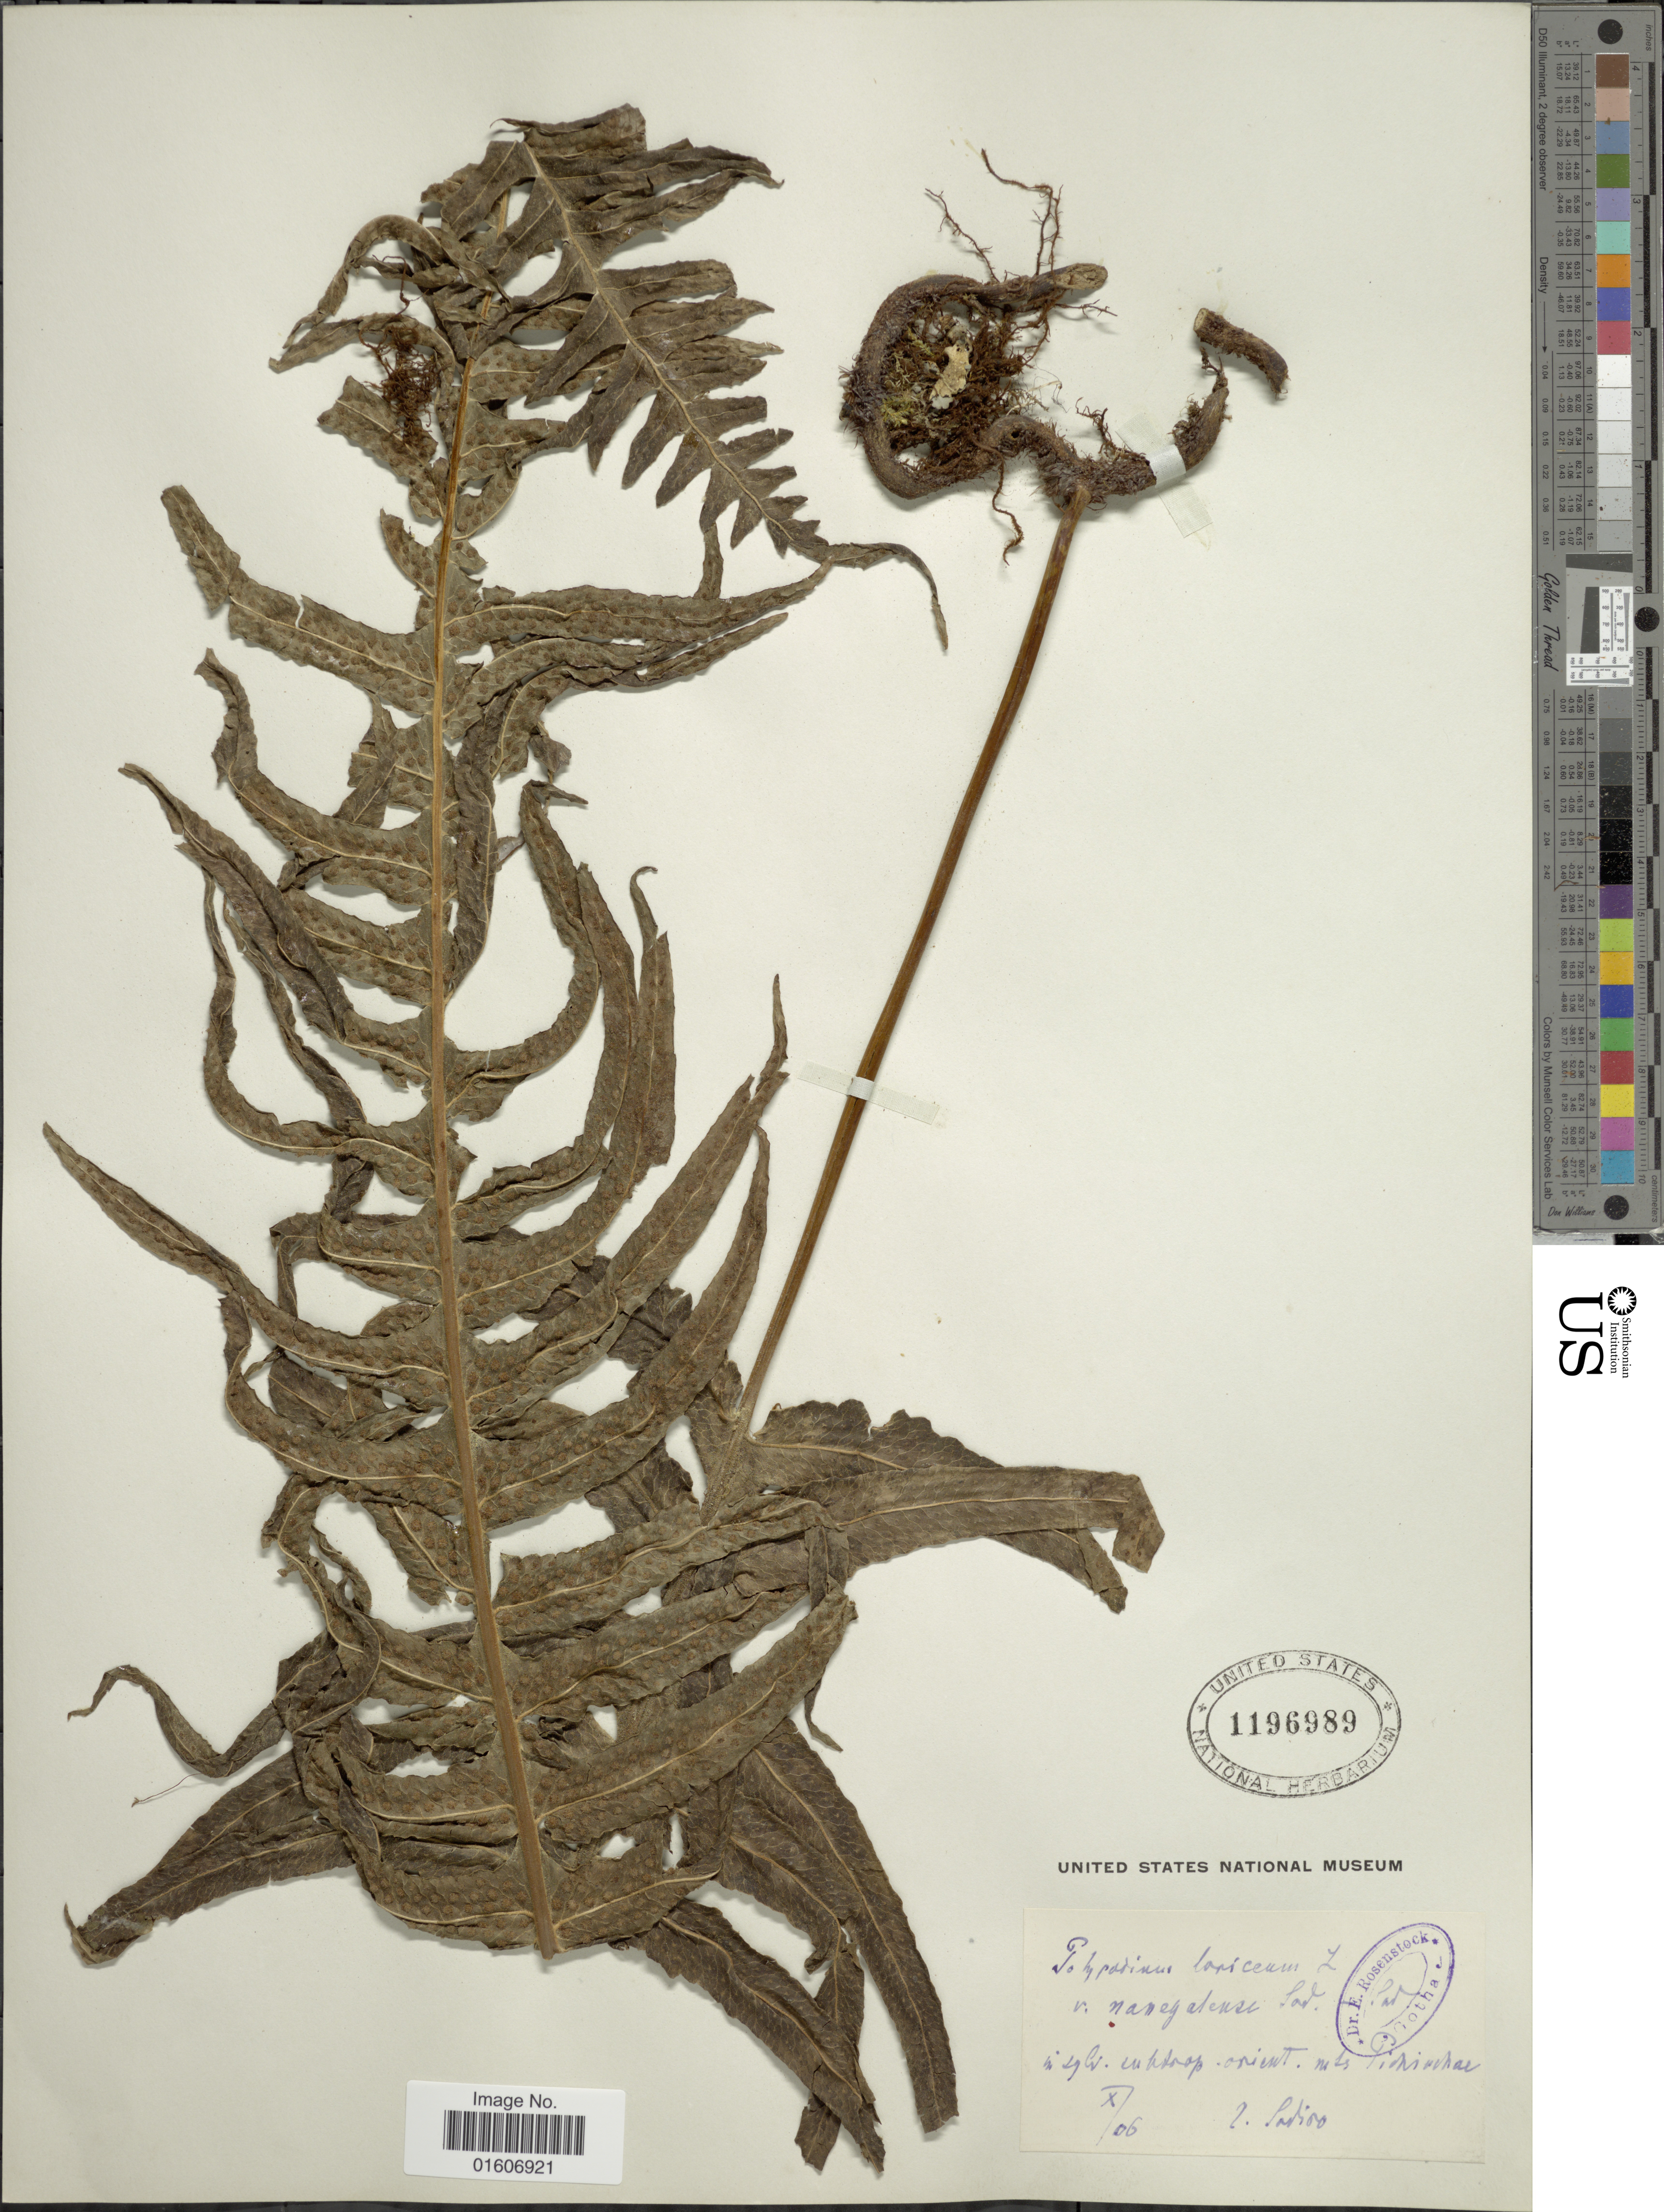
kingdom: Plantae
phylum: Tracheophyta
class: Polypodiopsida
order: Polypodiales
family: Polypodiaceae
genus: Serpocaulon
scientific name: Serpocaulon nanegalense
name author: (Sod.) A.R. Sm.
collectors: Sodiro, --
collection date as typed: Transcribed d/m/y: /10/6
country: Ecuador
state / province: Pichincha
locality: In sylv subtrop orient mts Pichincha.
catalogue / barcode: US 1196989